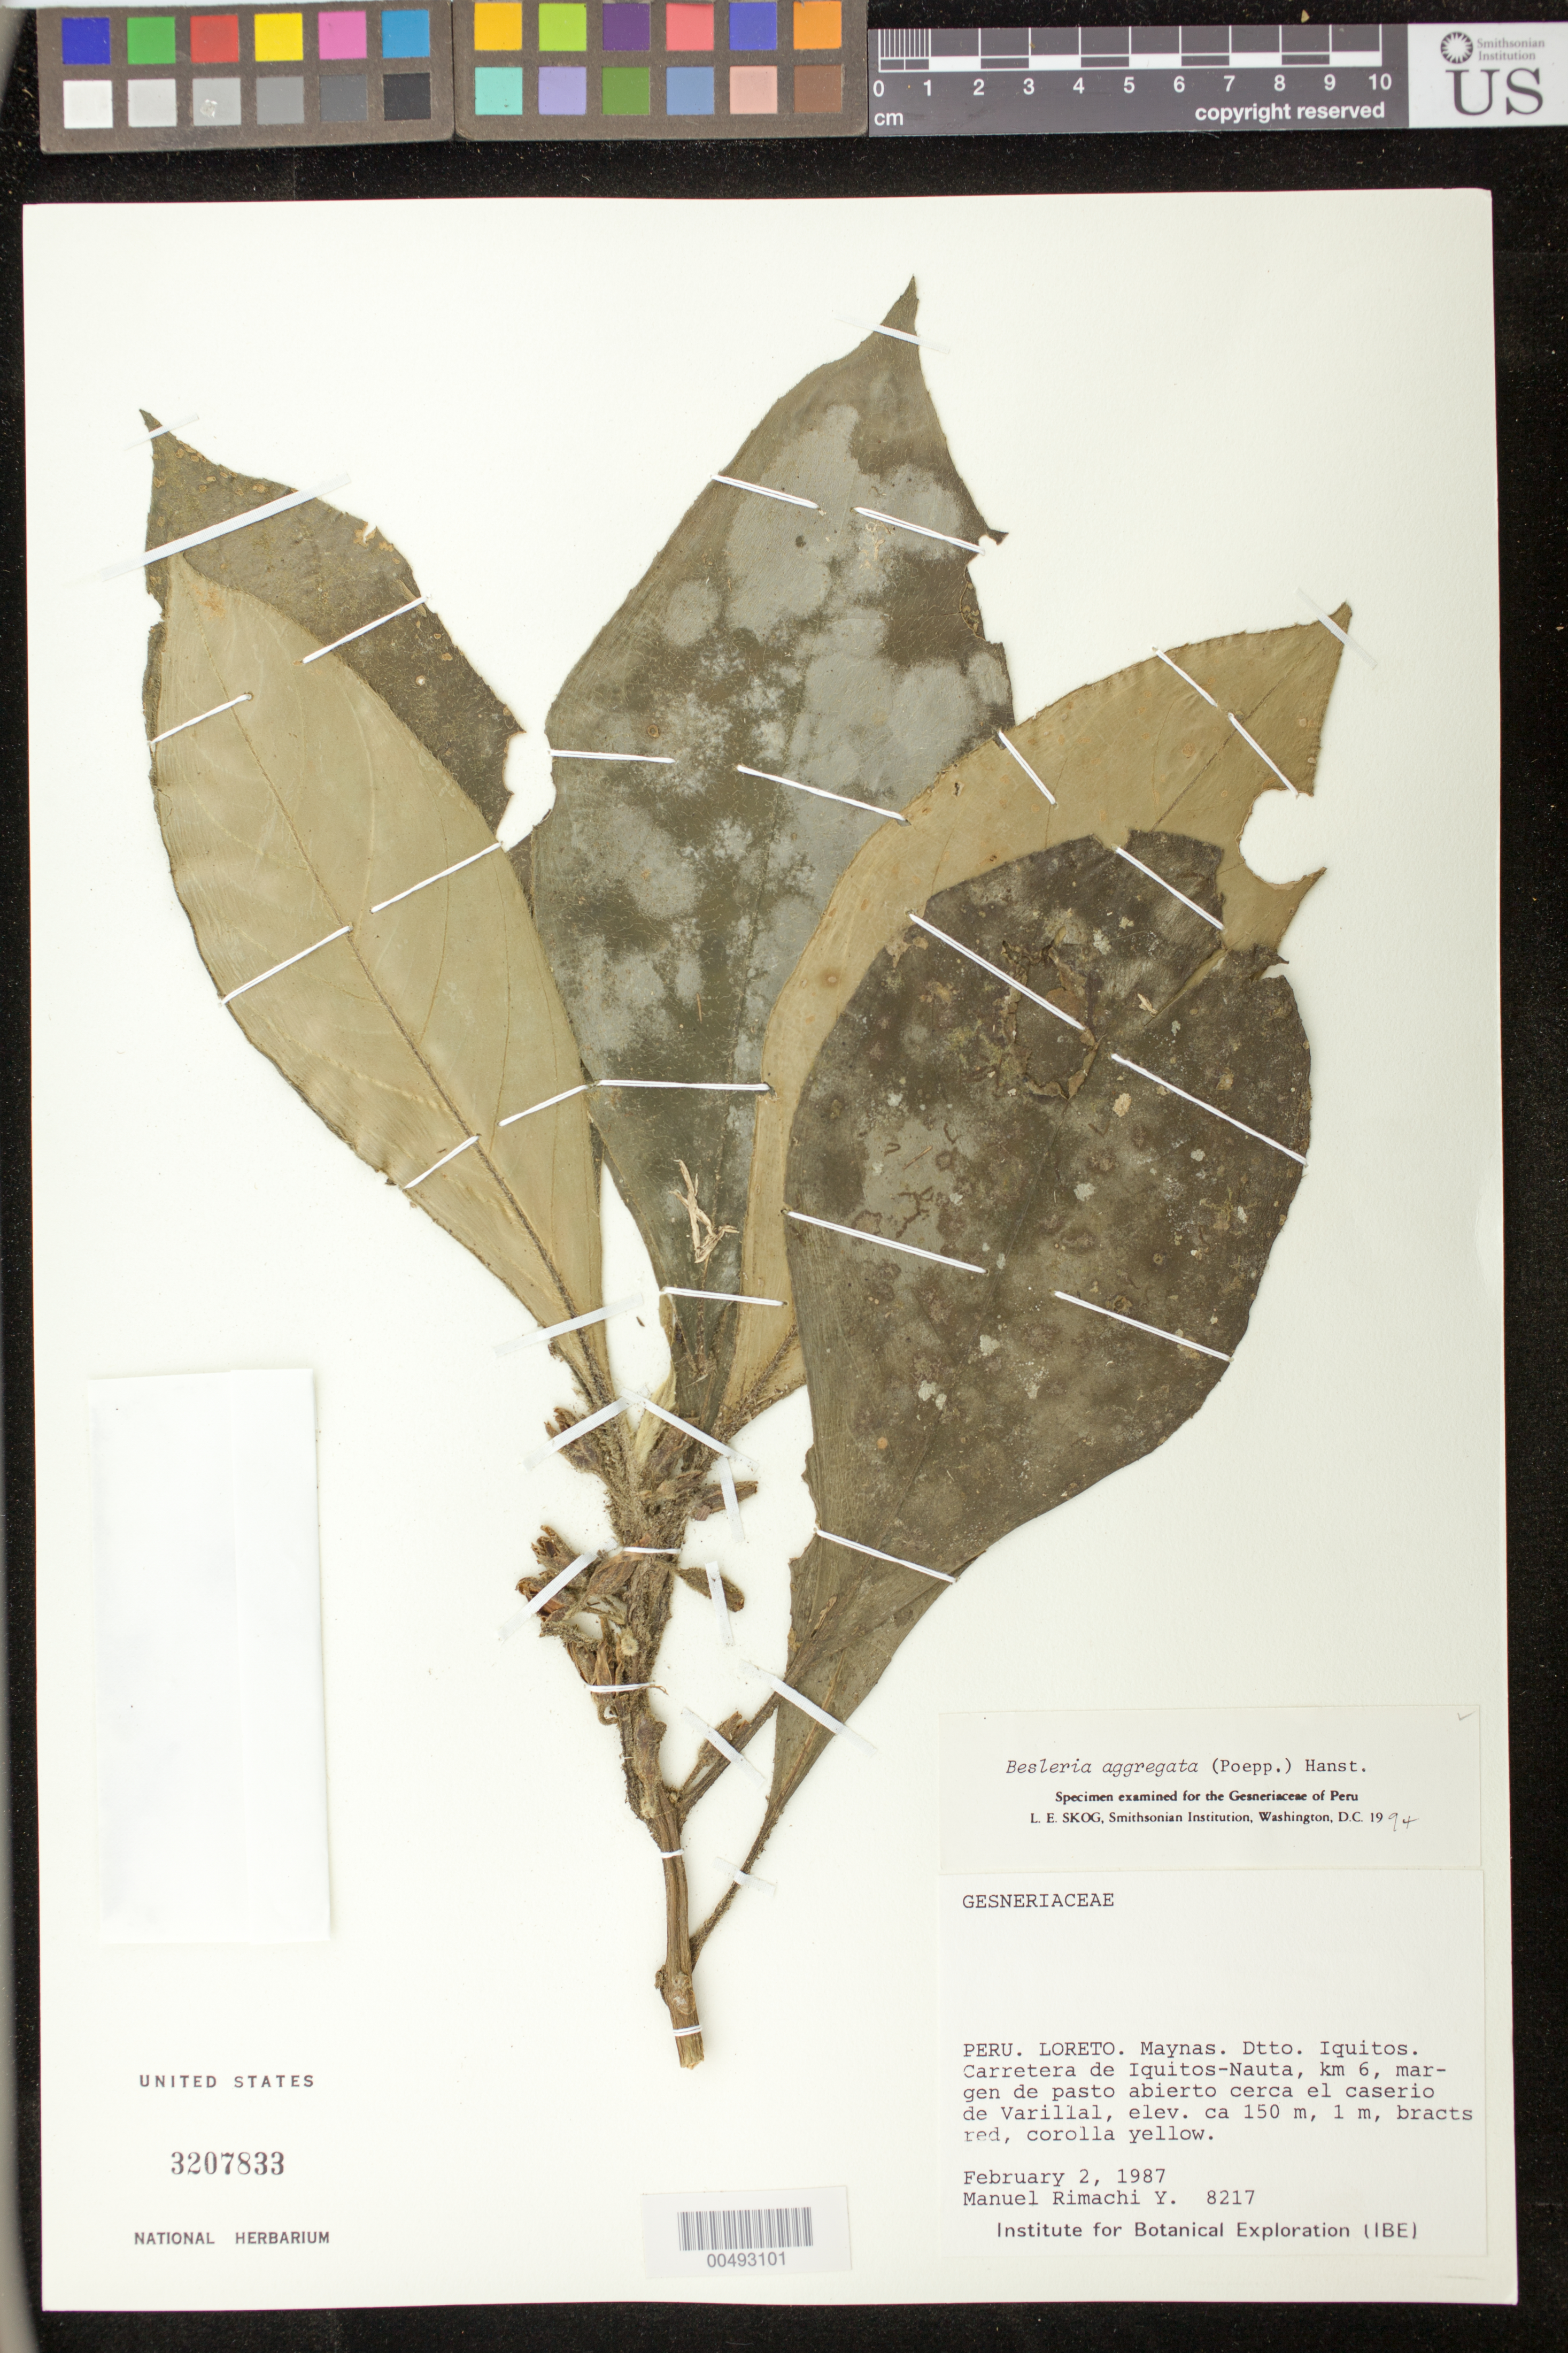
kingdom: Plantae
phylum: Tracheophyta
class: Magnoliopsida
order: Lamiales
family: Gesneriaceae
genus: Besleria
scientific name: Besleria aggregata var. aggregata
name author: (Mart.) Hanst.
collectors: M. Rimachi Y.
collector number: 8217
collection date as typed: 02 Feb 1987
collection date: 1987-02-02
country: Peru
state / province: Loreto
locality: Prov. Maynas; Iquitos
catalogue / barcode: US 3207833